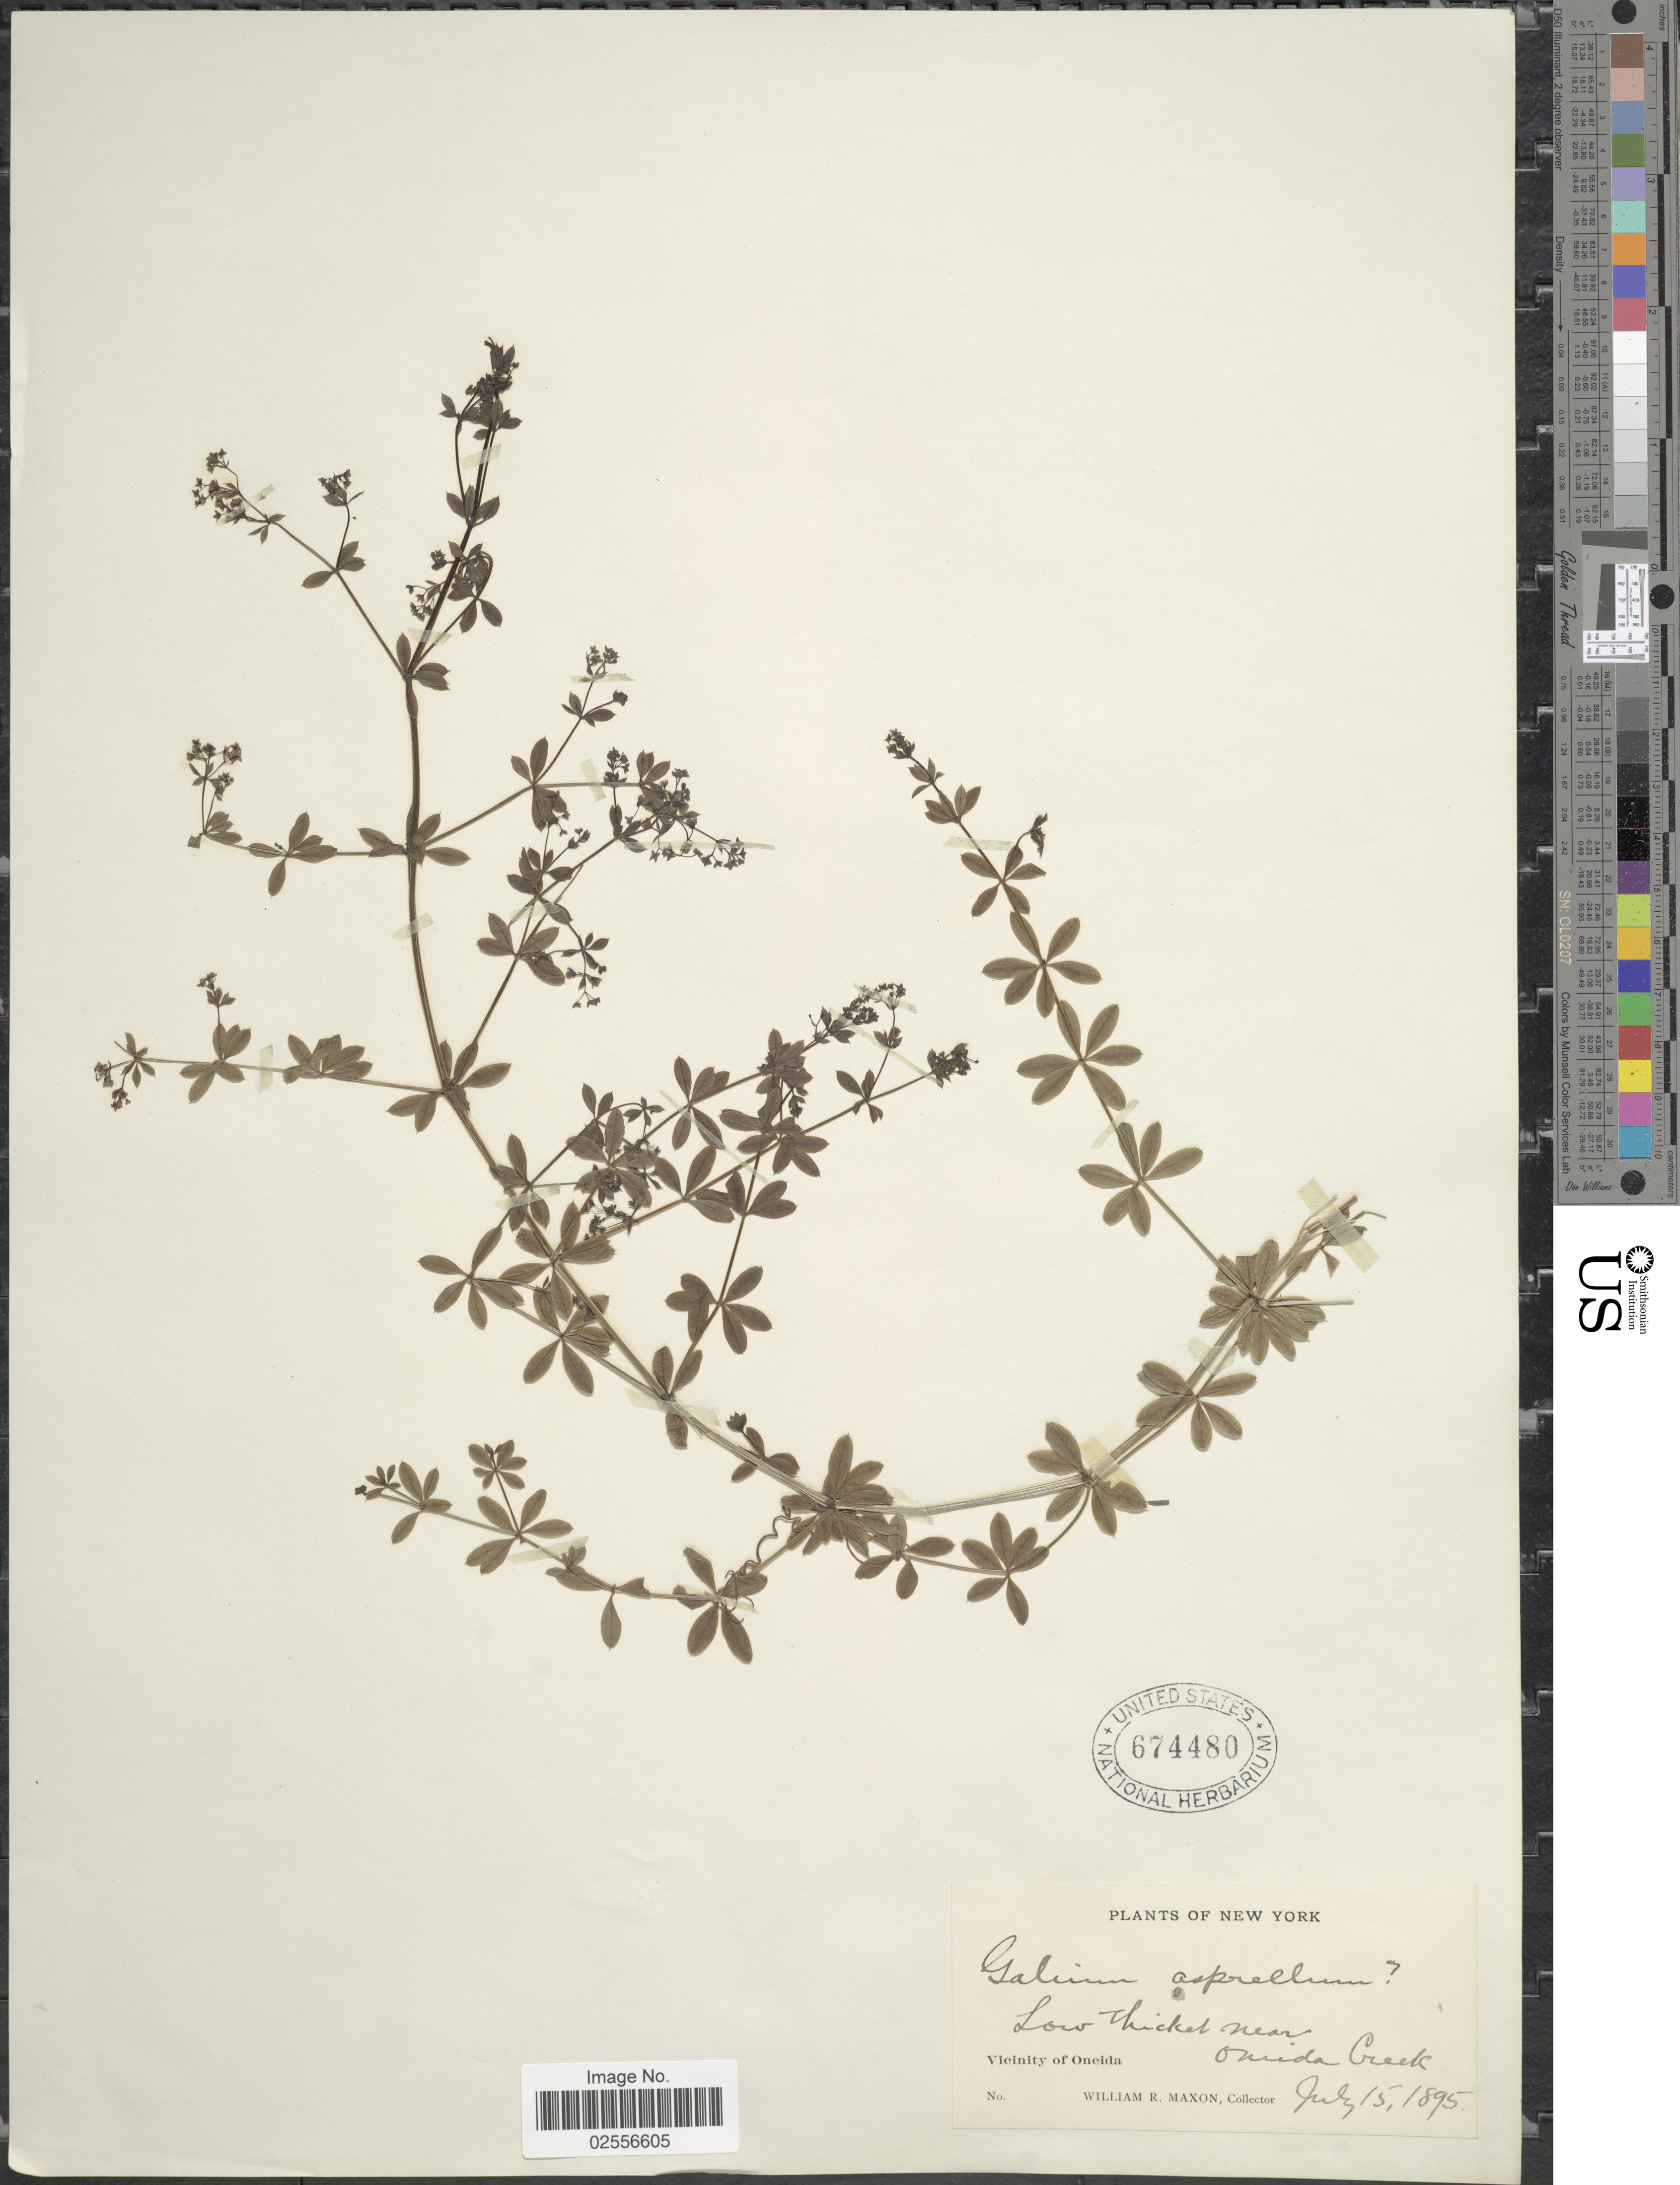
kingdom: Plantae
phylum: Tracheophyta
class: Magnoliopsida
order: Gentianales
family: Rubiaceae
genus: Galium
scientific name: Galium asprellum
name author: Michx.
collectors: W. R. Maxon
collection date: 1895-07-15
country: United States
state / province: New York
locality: Low thickets near Oneida Creek, Vicinity of Oneida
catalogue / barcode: US 674480